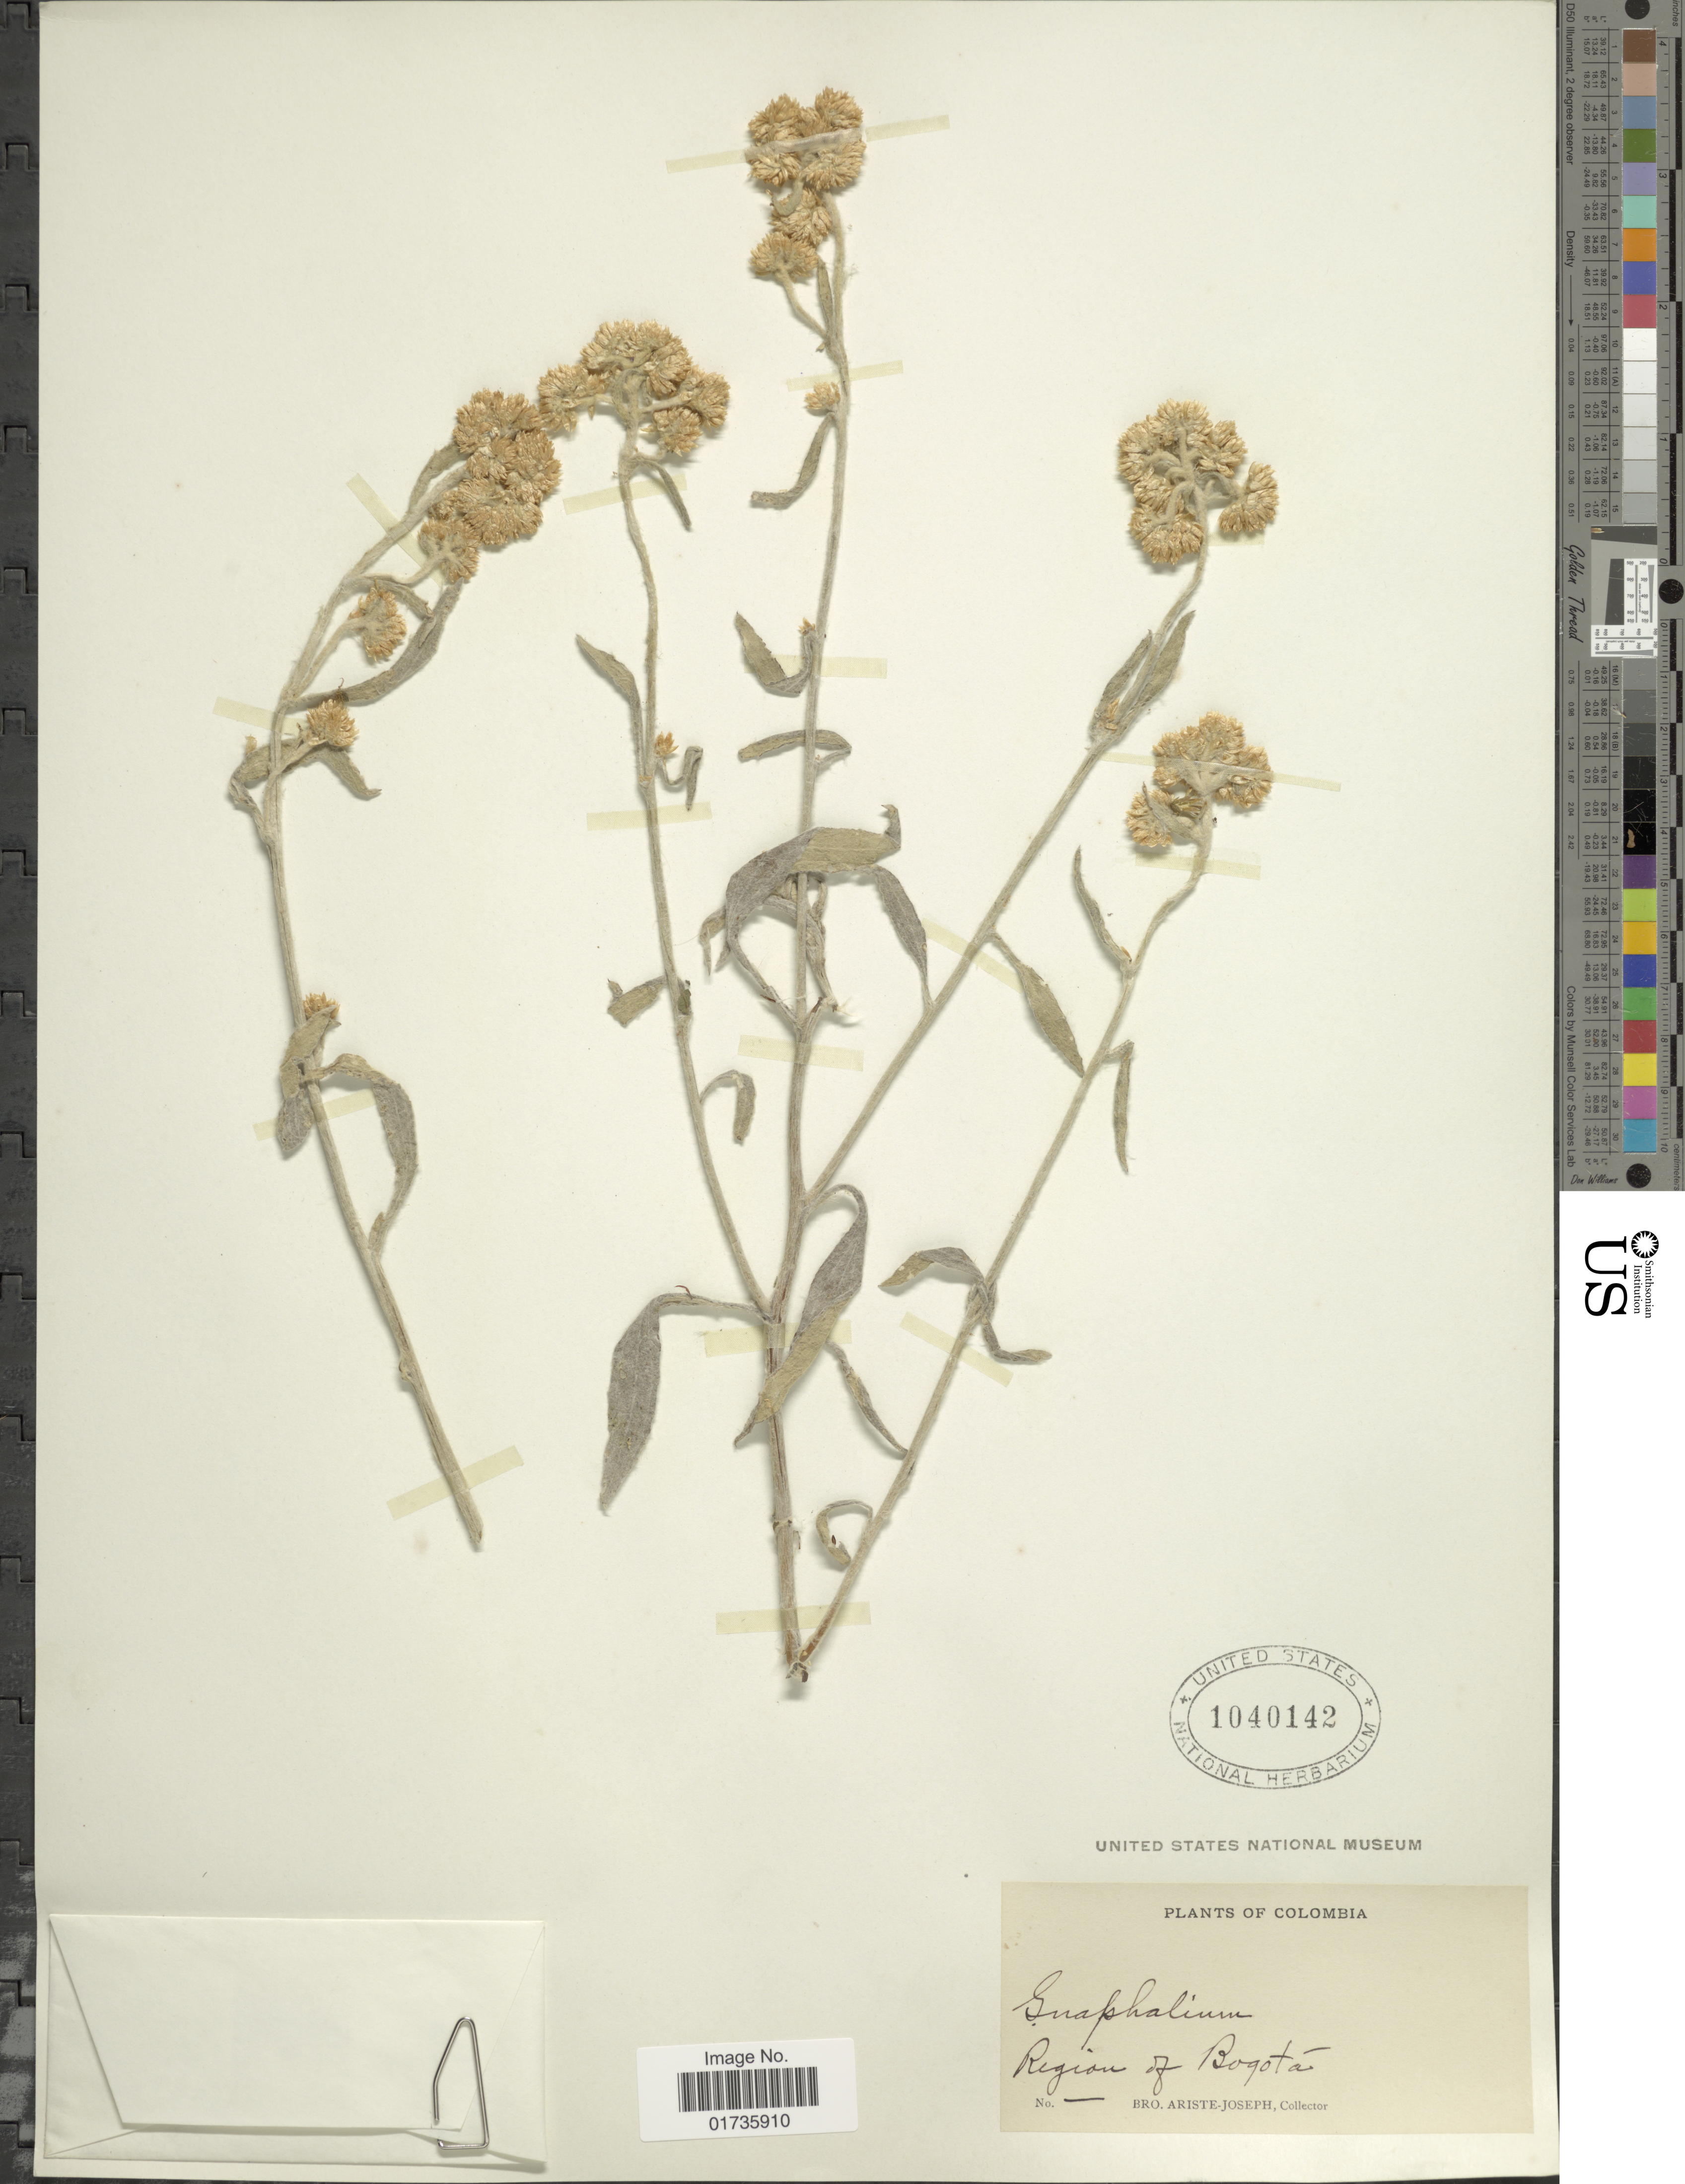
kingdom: Plantae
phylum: Tracheophyta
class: Magnoliopsida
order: Asterales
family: Asteraceae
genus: Achyrocline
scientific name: Achyrocline satureioides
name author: (Lam.) DC.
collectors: Bro. Ariste-Joseph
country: Colombia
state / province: Bogota D.C.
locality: Region of Bogotá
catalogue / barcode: US 1040142